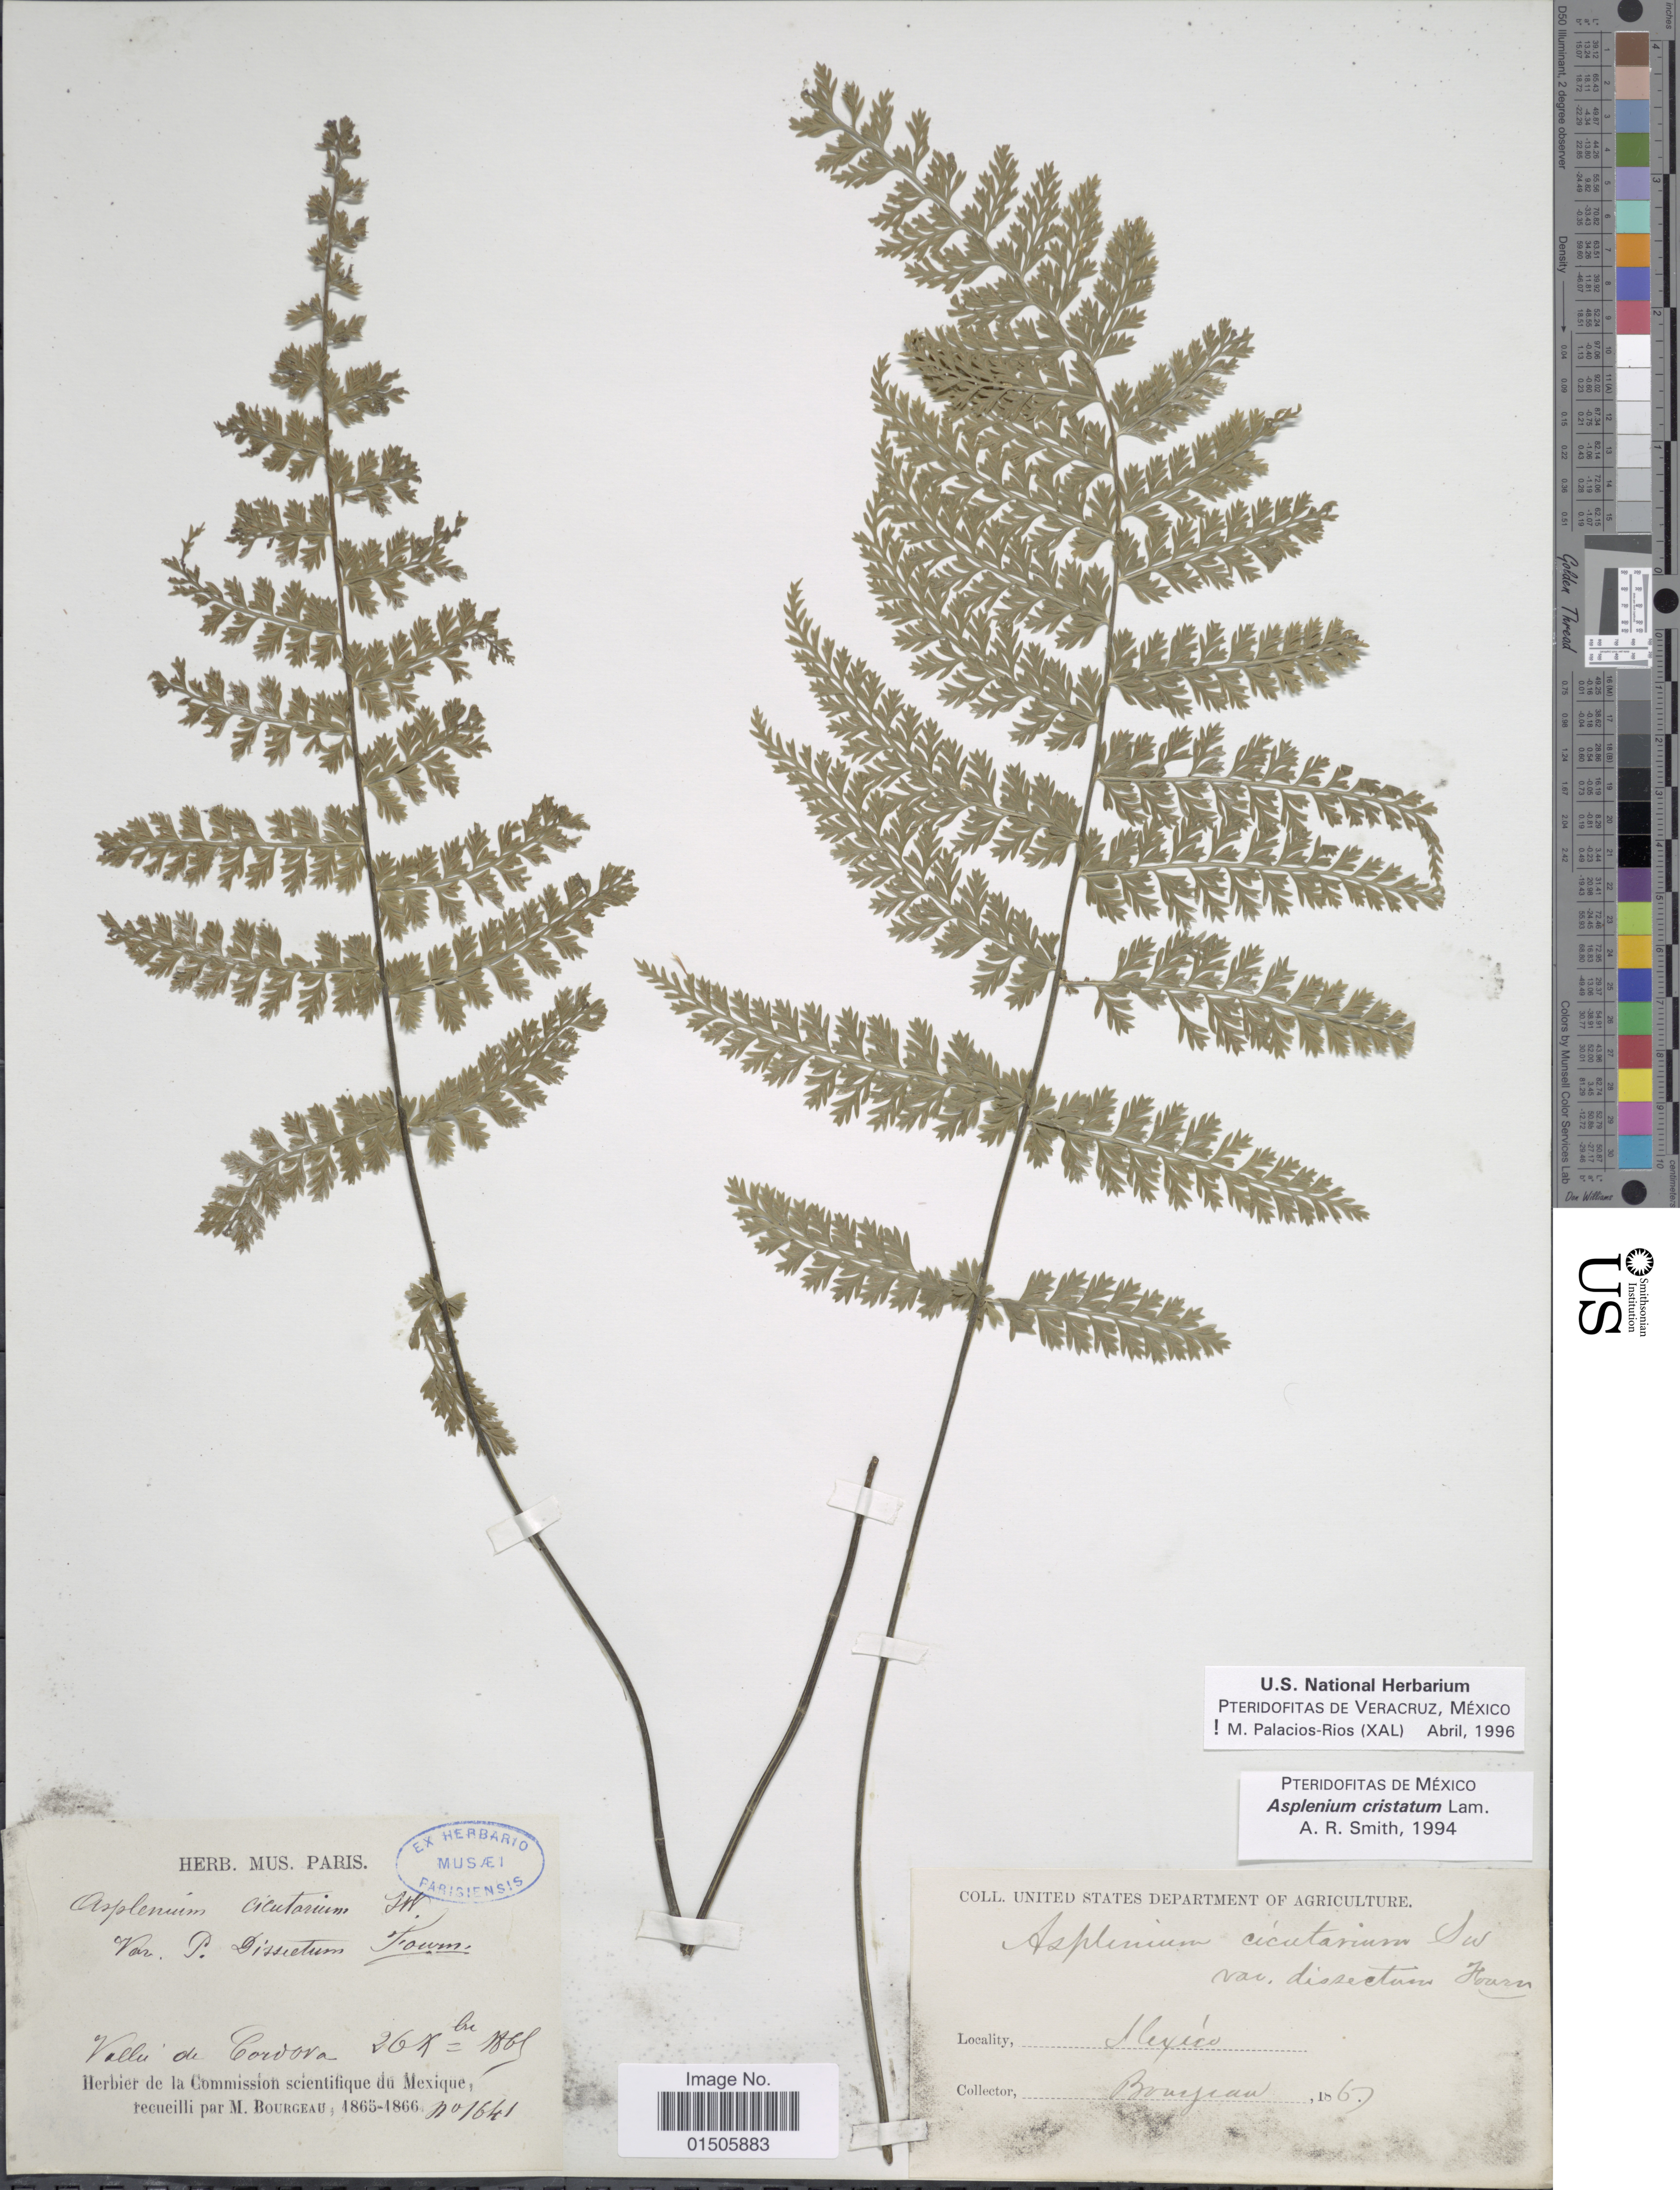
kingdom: Plantae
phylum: Tracheophyta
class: Polypodiopsida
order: Polypodiales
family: Aspleniaceae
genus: Asplenium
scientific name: Asplenium cristatum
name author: Lam.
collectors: M. Bourgeau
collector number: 1641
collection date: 1865-12-26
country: Mexico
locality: Vallée de Cordova, Mexique